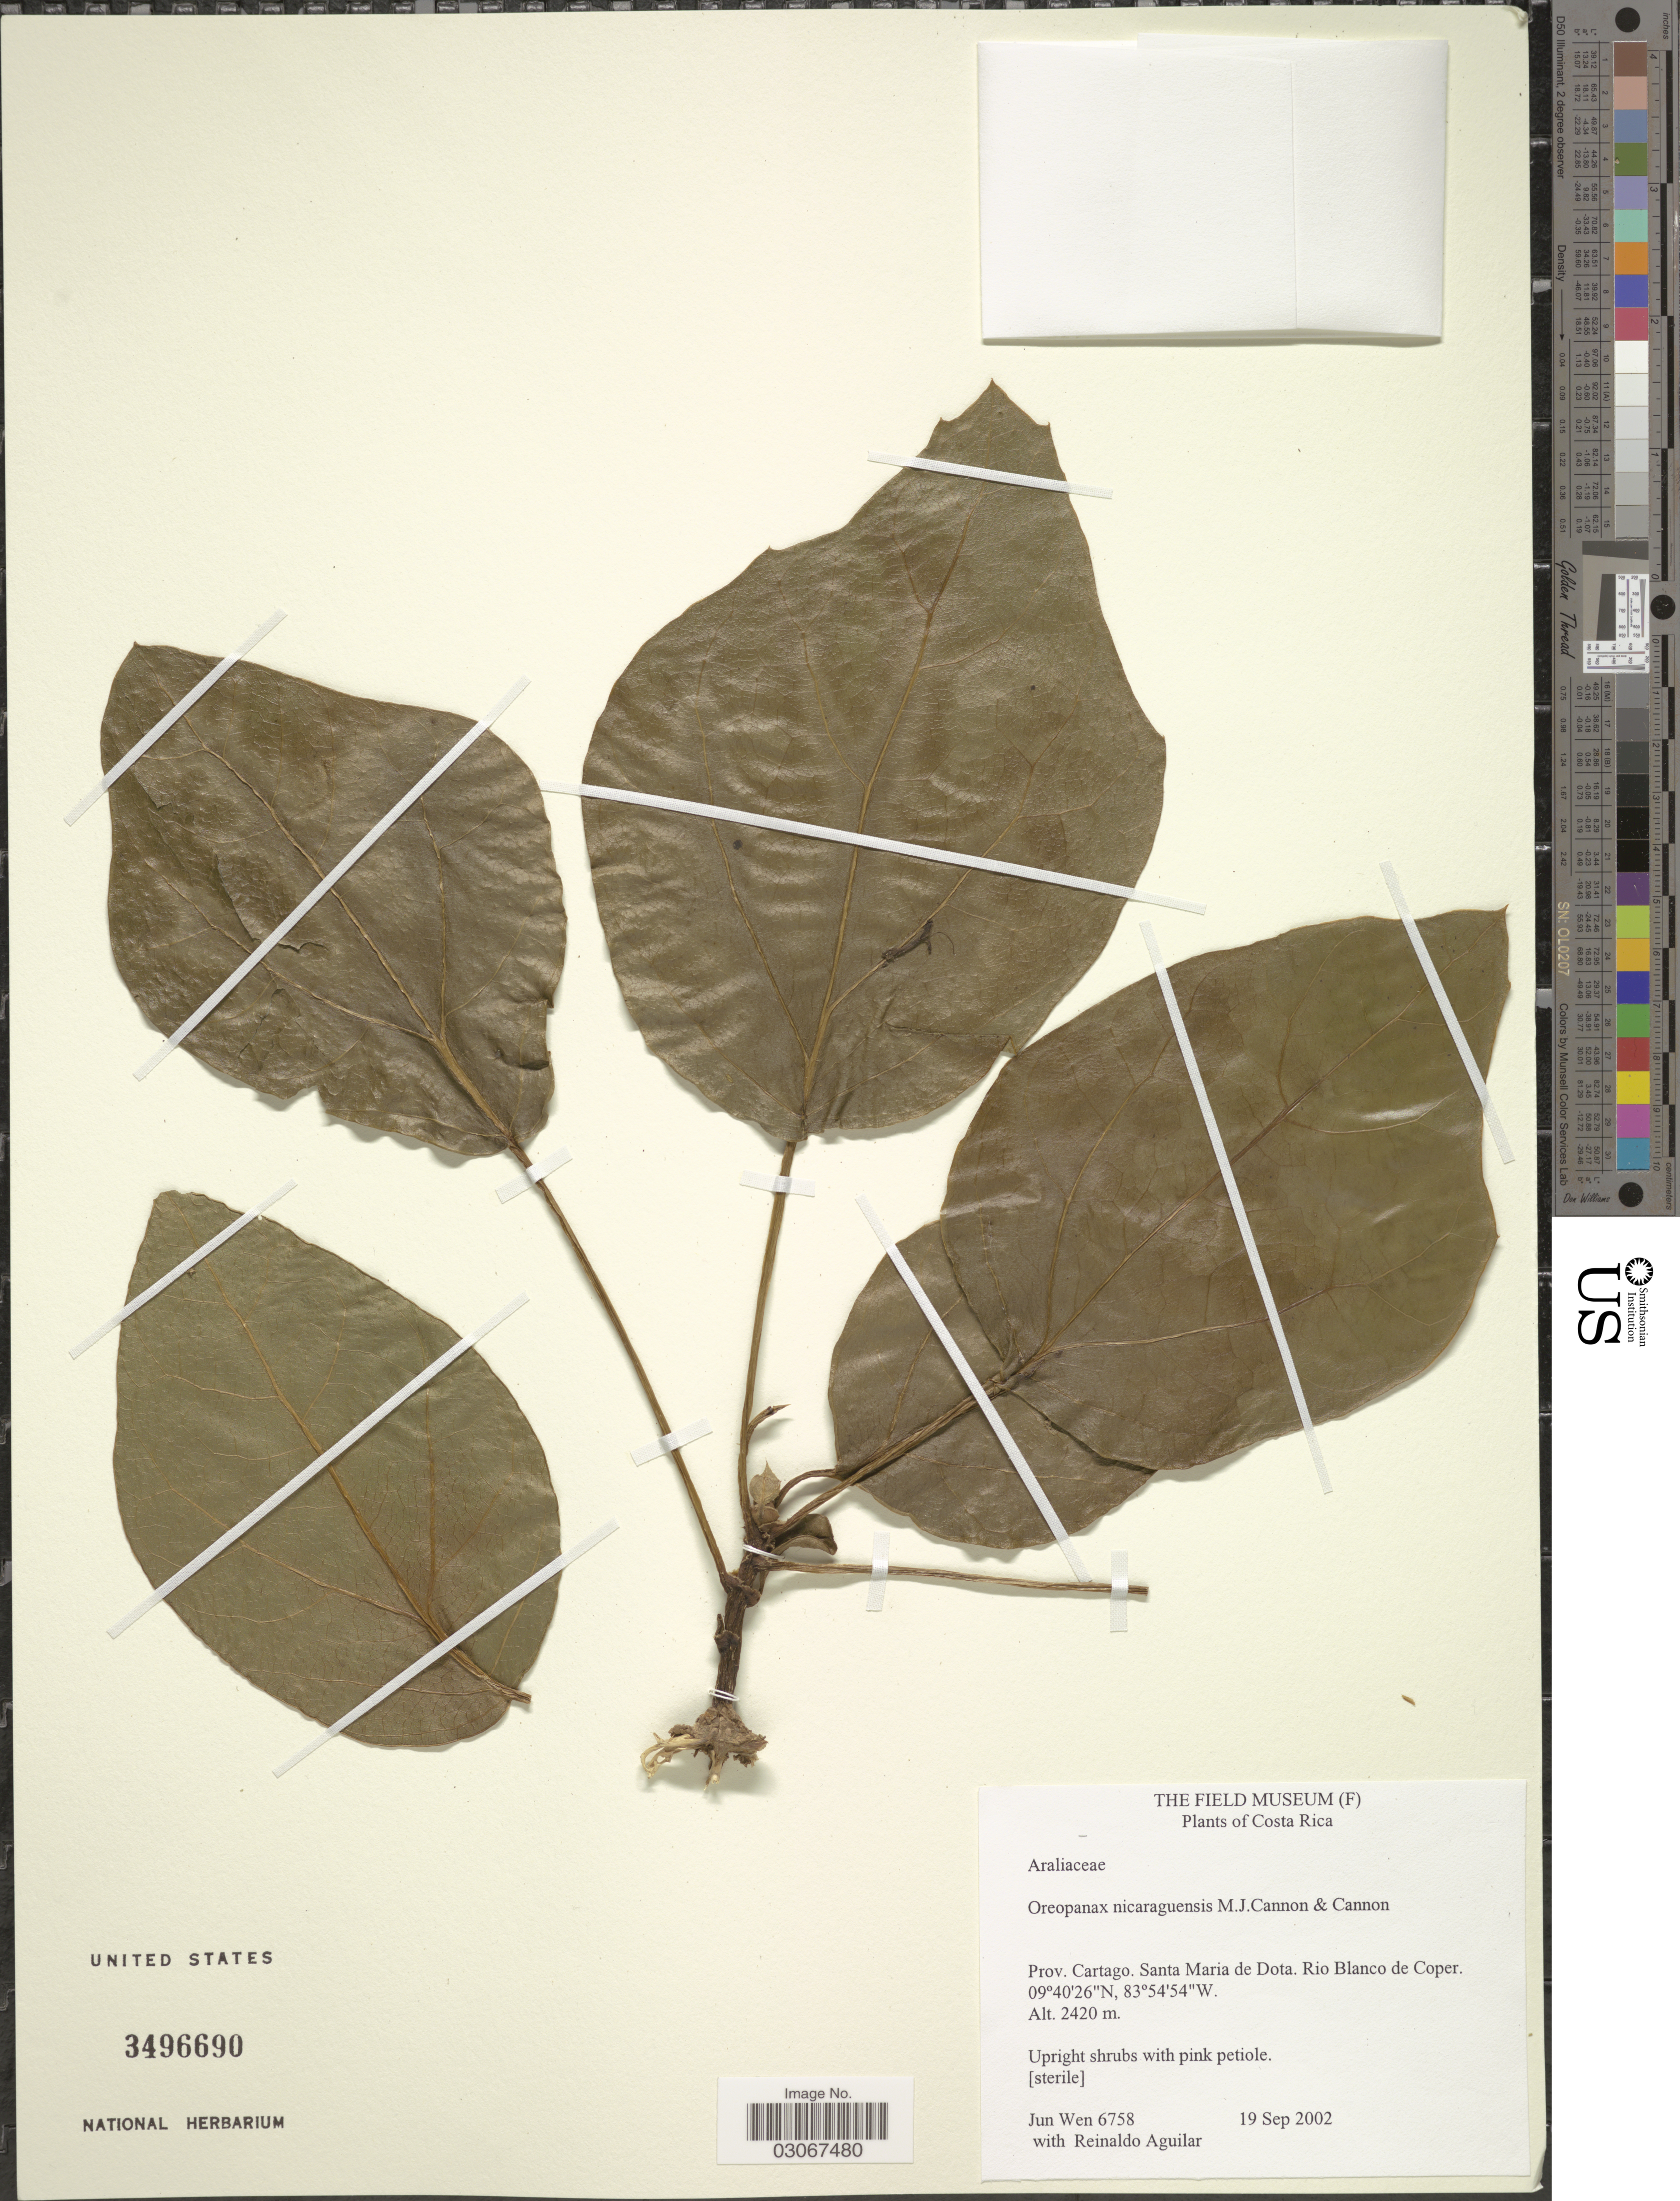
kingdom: Plantae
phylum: Tracheophyta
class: Magnoliopsida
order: Apiales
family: Araliaceae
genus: Oreopanax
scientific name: Oreopanax nicaraguensis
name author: M.J. Cannon & J. Cannon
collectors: J. Wen & R. Aguilar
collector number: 6758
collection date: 2002-09-19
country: Costa Rica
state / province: Cartago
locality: Santa Maria de Dota. Rio Blanco de Coper.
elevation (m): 2420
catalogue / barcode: US 3496690